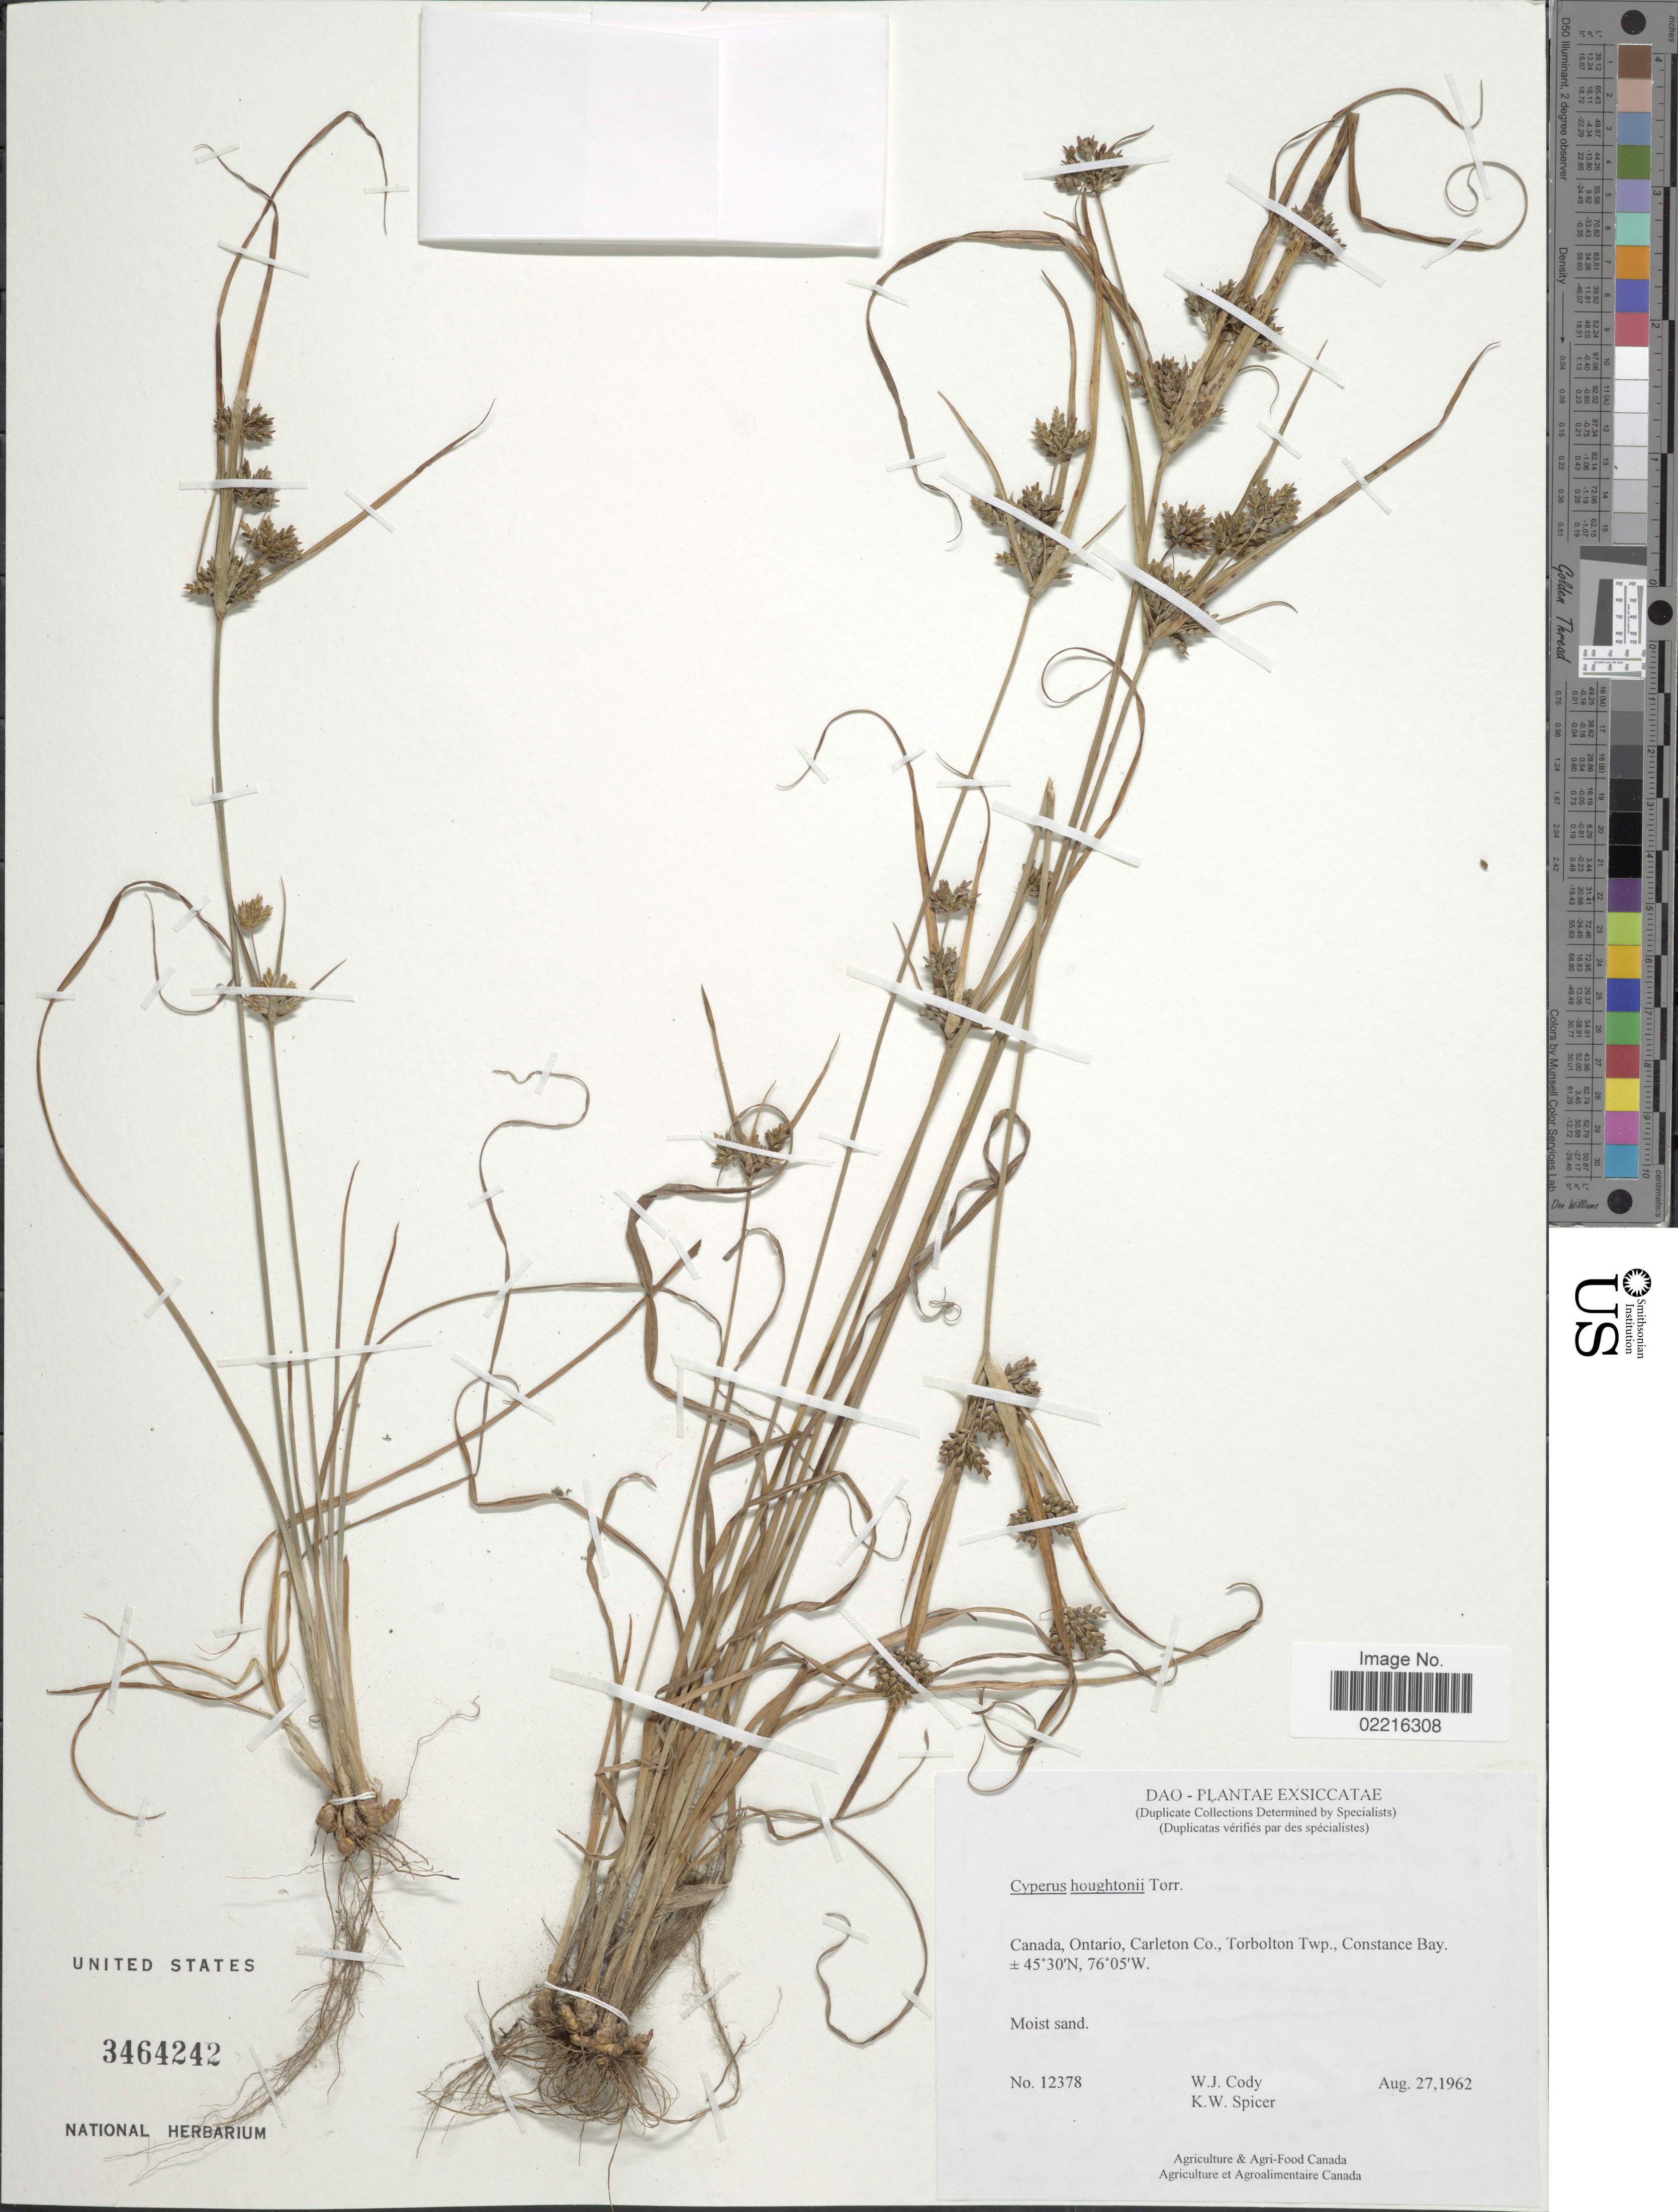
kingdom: Plantae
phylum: Tracheophyta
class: Liliopsida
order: Poales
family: Cyperaceae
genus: Cyperus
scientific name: Cyperus houghtonii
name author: Torr.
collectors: W. Cody & K. Spicer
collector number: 12378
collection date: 1962-08-27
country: Canada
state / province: Ontario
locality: Carleton Co, Torbolton Twp, Constance Bay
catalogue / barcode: US 3464242